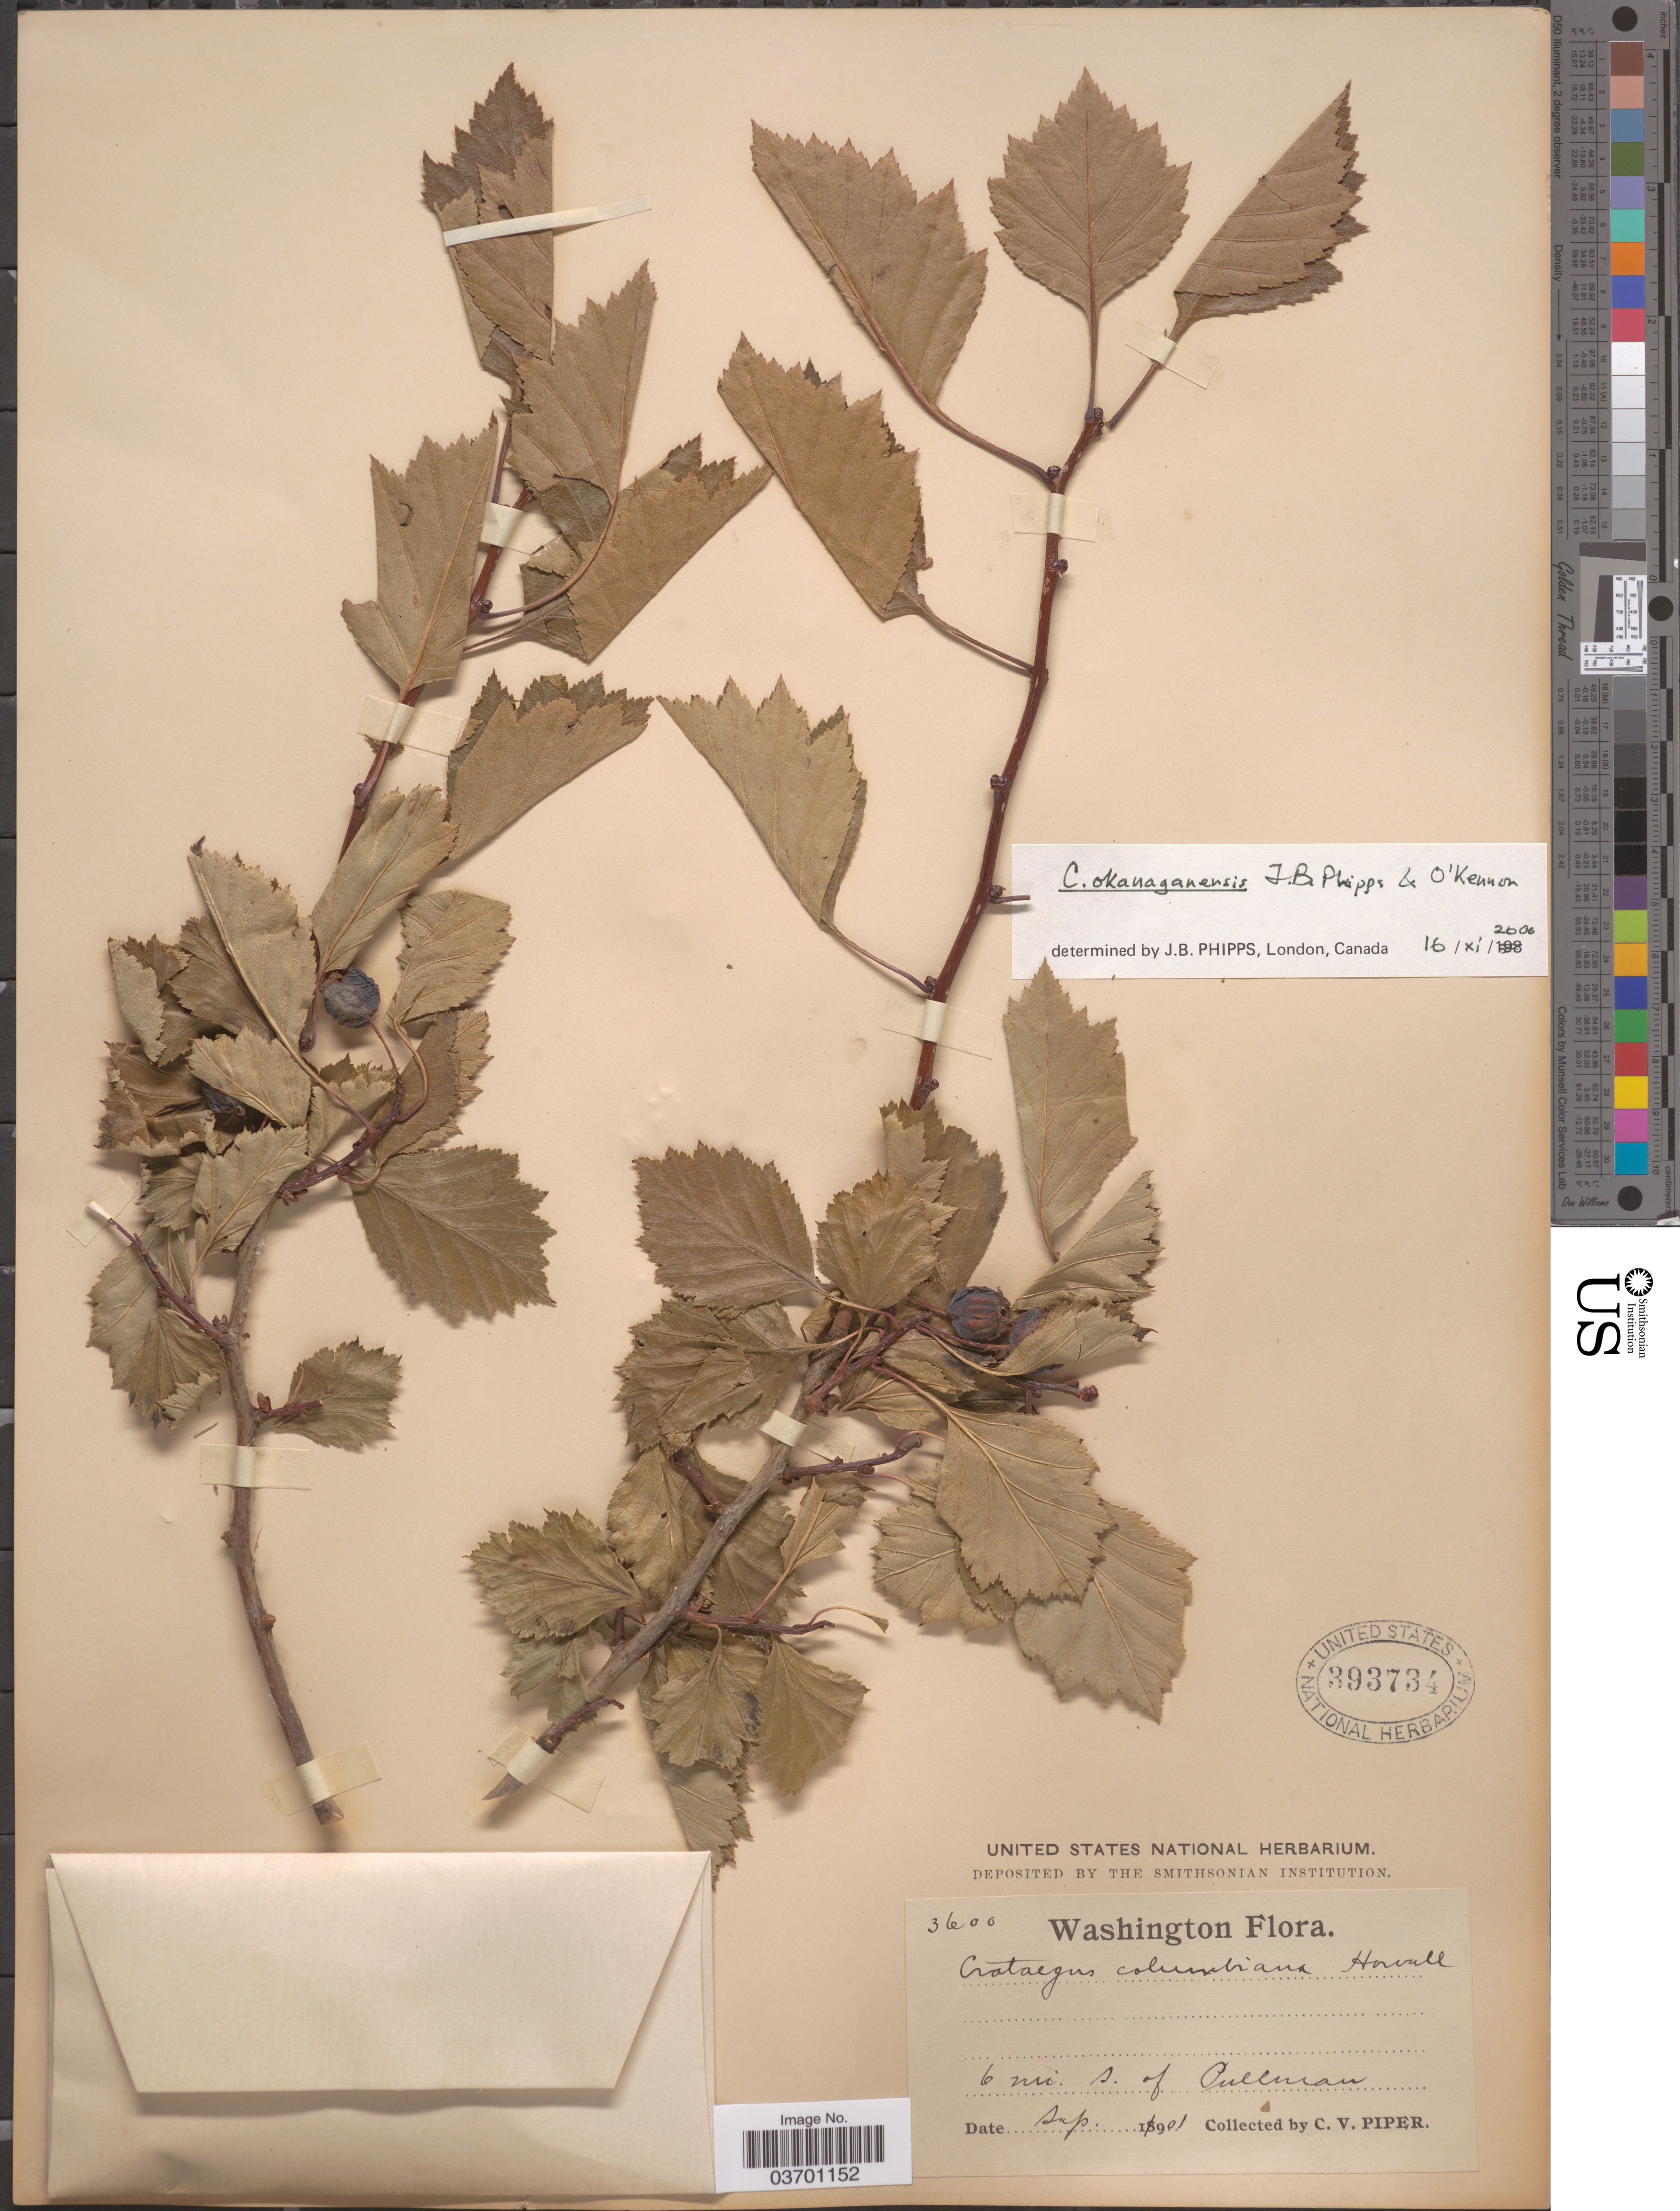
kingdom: Plantae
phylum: Tracheophyta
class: Magnoliopsida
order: Rosales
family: Rosaceae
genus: Crataegus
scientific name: Crataegus okanaganensis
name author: J.B. Phipps & O'Kennon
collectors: C. V. Piper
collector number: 3600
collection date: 1901-09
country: United States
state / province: Washington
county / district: Whitman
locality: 6 mi. s. of Pullman.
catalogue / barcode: US 393734